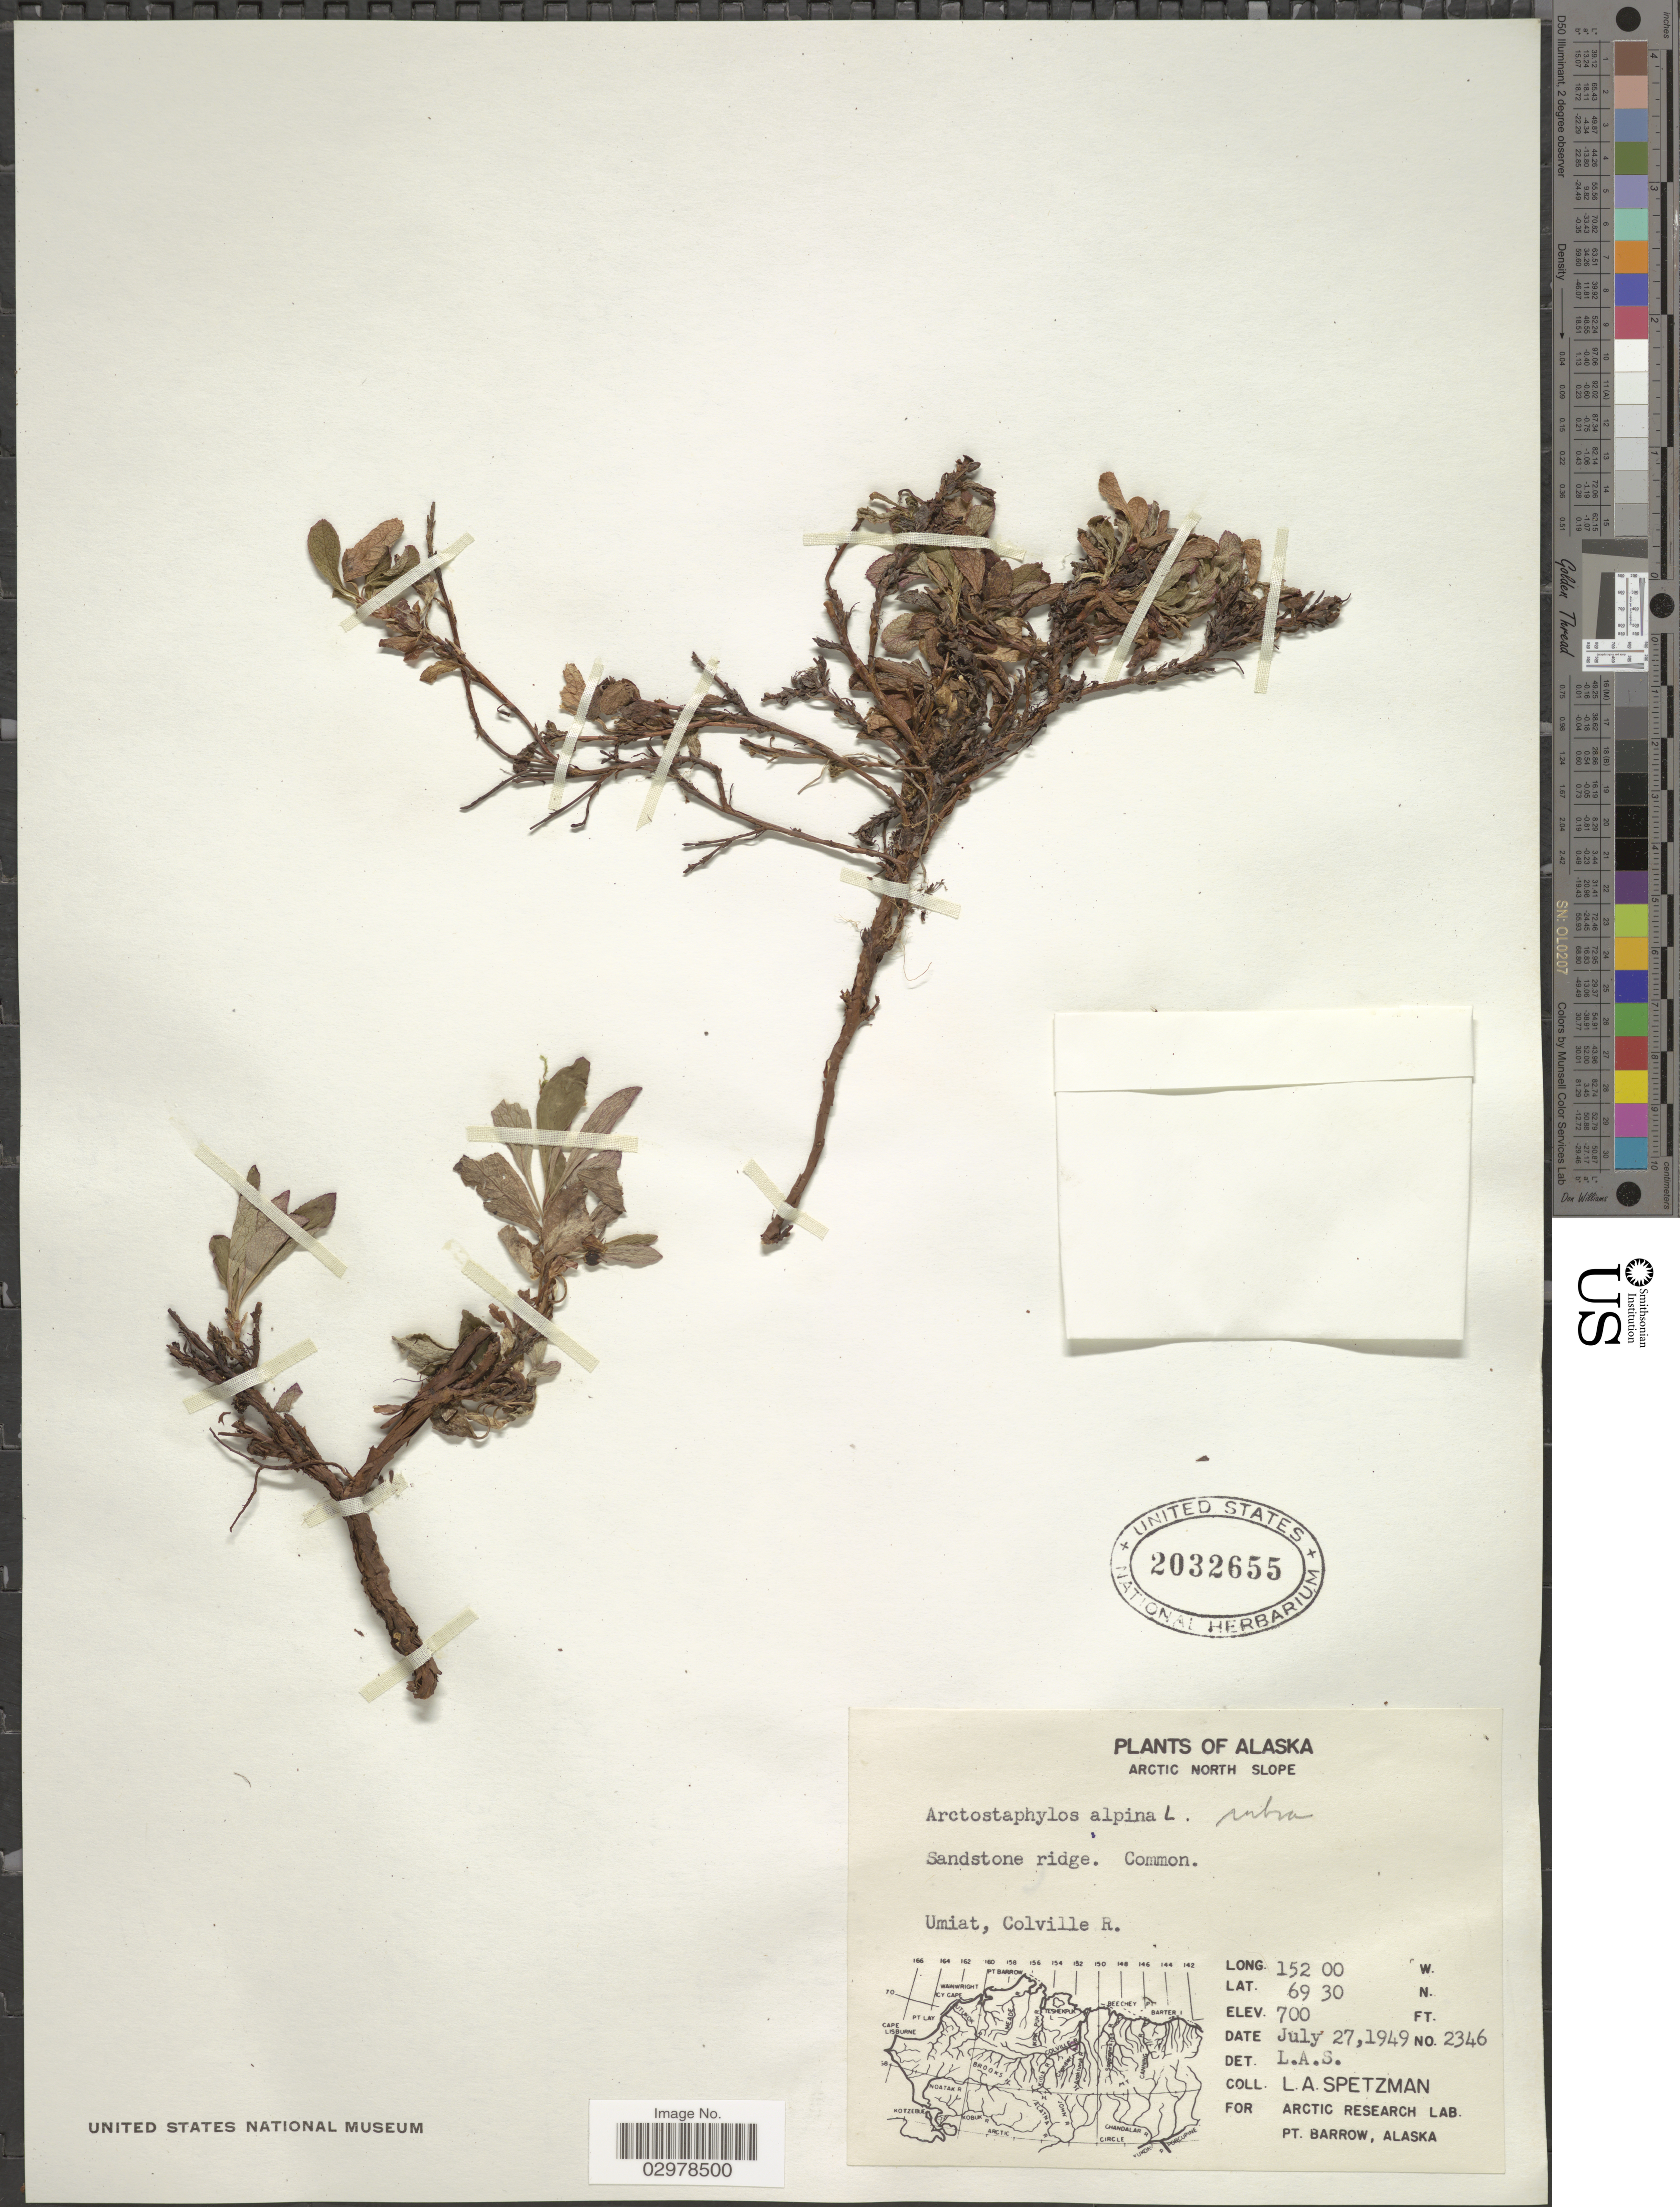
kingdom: Plantae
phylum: Tracheophyta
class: Magnoliopsida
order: Ericales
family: Ericaceae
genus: Arctostaphylos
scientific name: Arctostaphylos alpina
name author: (L.) Spreng.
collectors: L. Spetzman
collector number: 2346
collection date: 1949-07-27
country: United States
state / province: Alaska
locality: Arctic North Slope, Umiat, Colville R.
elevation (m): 213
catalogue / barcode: US 2032655